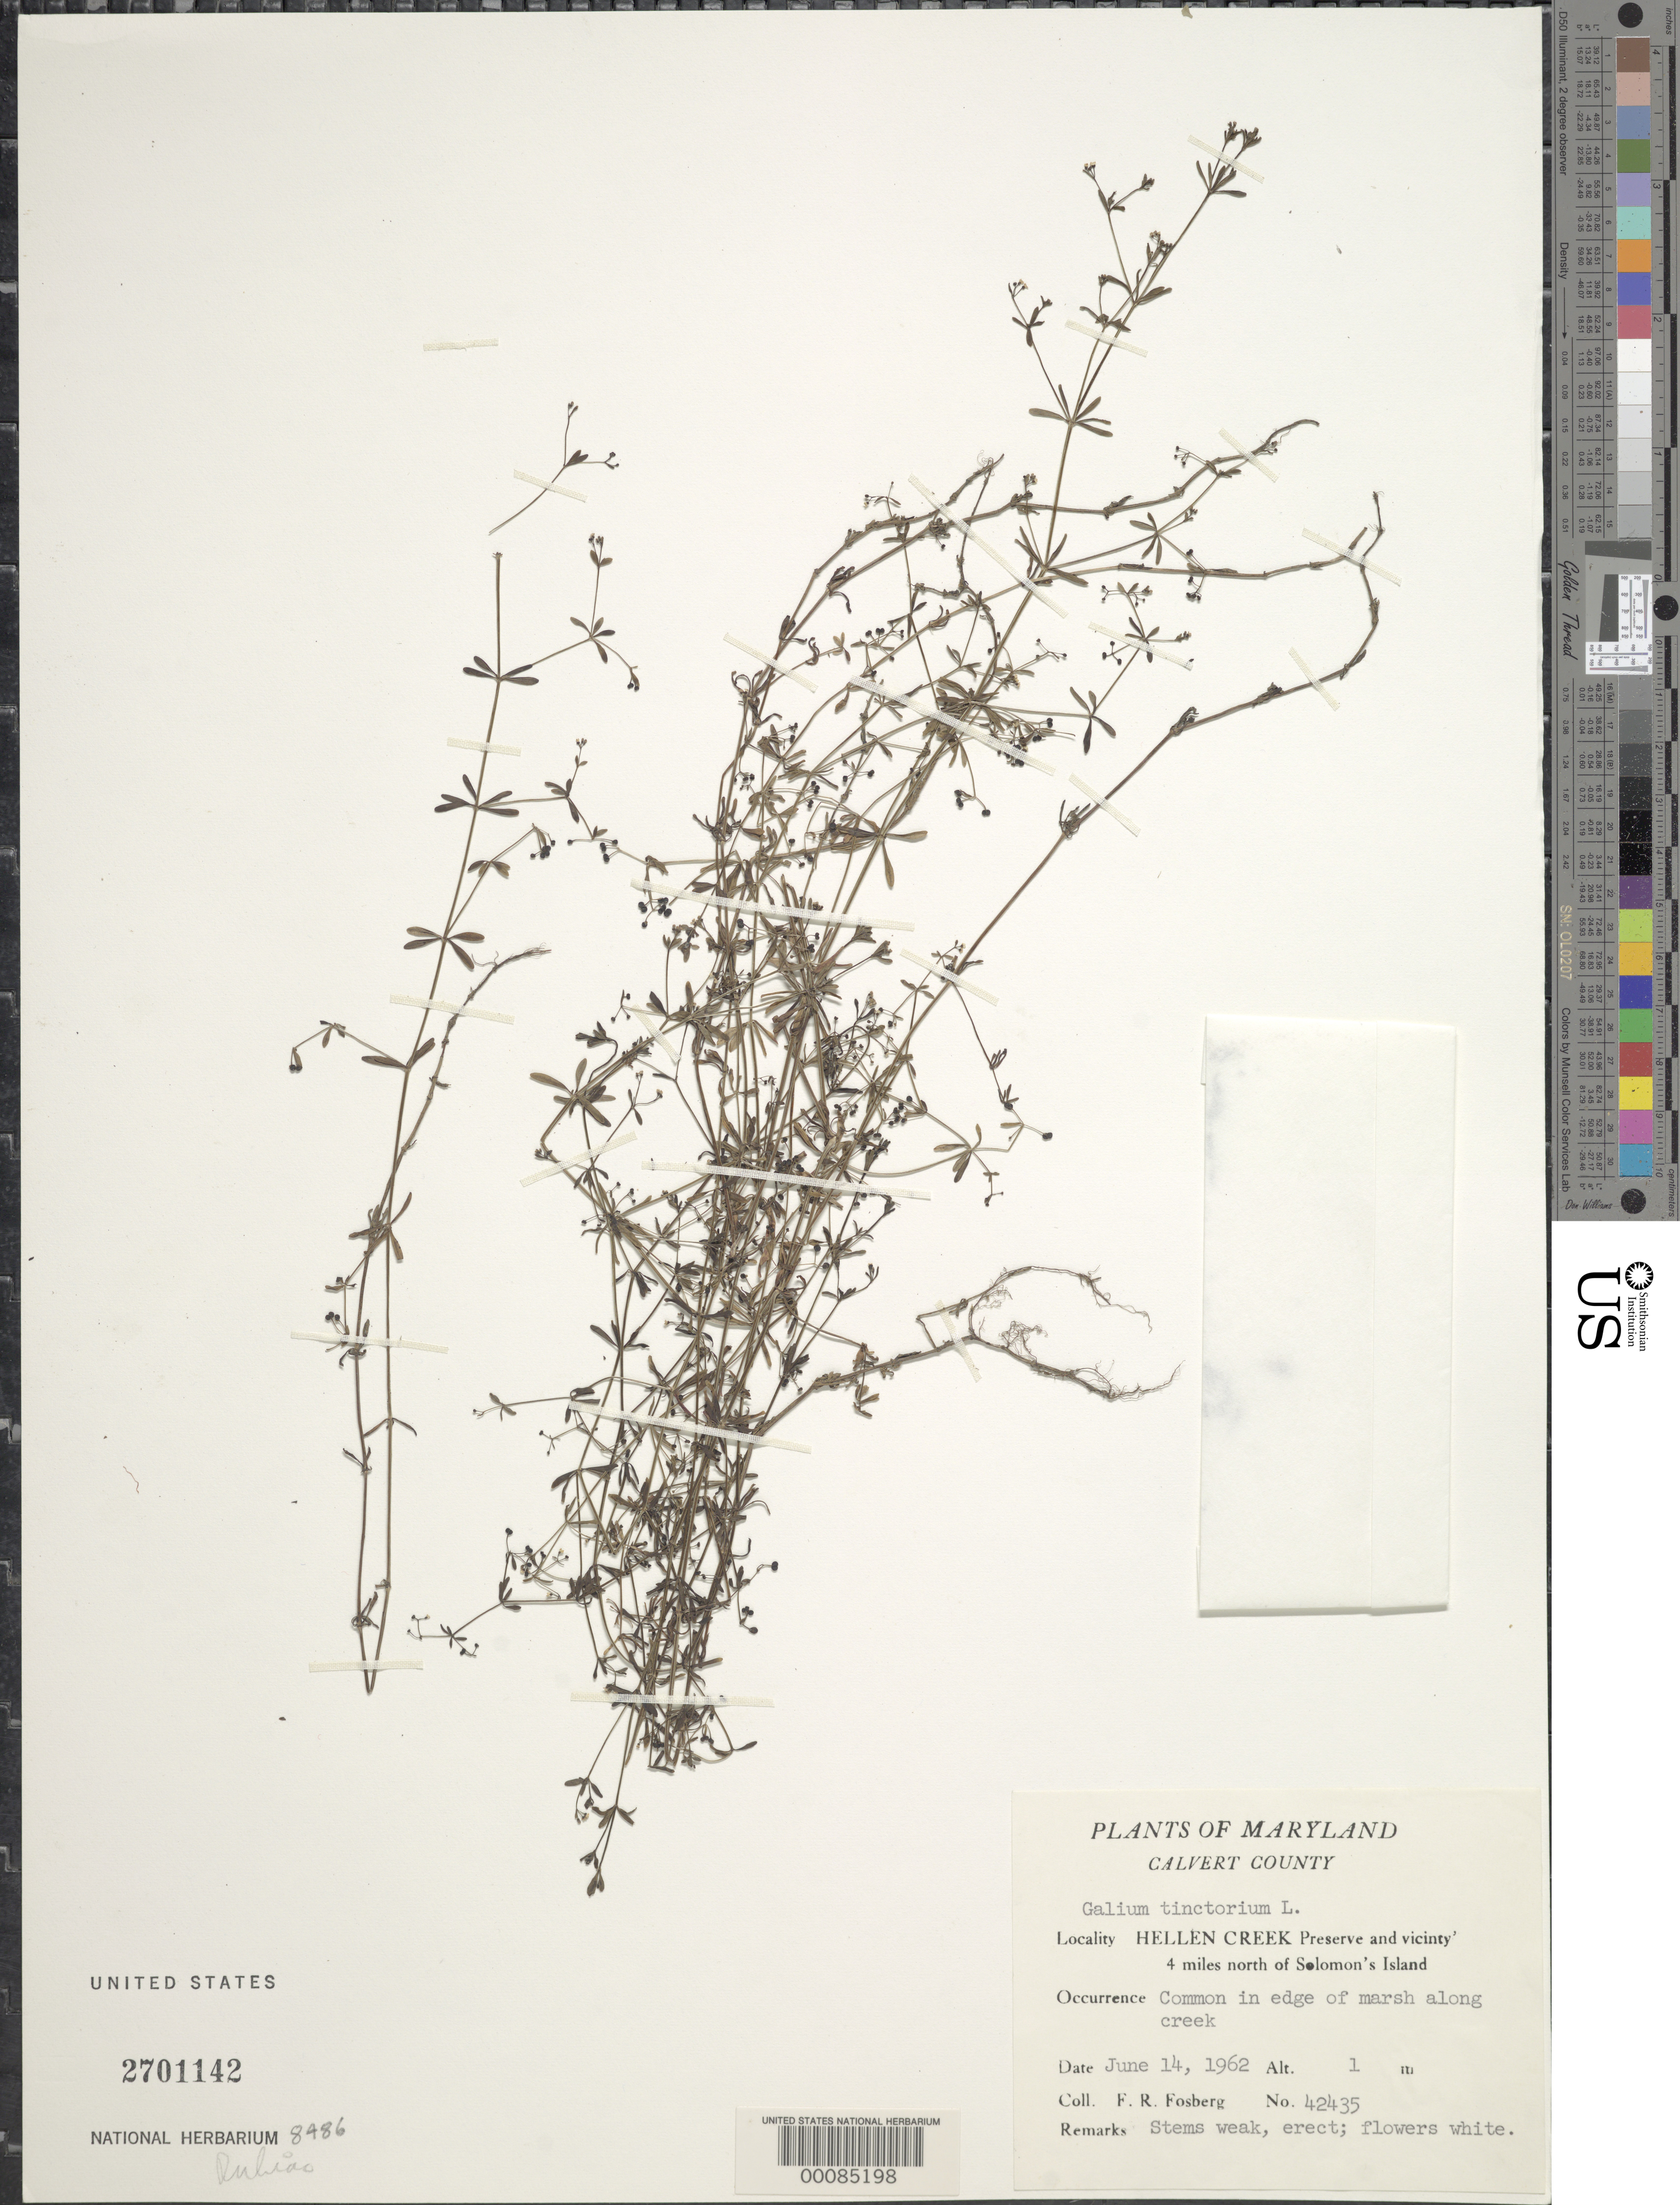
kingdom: Plantae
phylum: Tracheophyta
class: Magnoliopsida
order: Gentianales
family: Rubiaceae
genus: Galium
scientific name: Galium trifidum var. tinctorium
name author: (L.) H. Hara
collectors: F. R. Fosberg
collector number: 42435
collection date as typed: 14 Jun 1962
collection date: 1962-06-14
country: United States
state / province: Maryland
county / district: Calvert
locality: Hellen Creek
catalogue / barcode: US 2701142